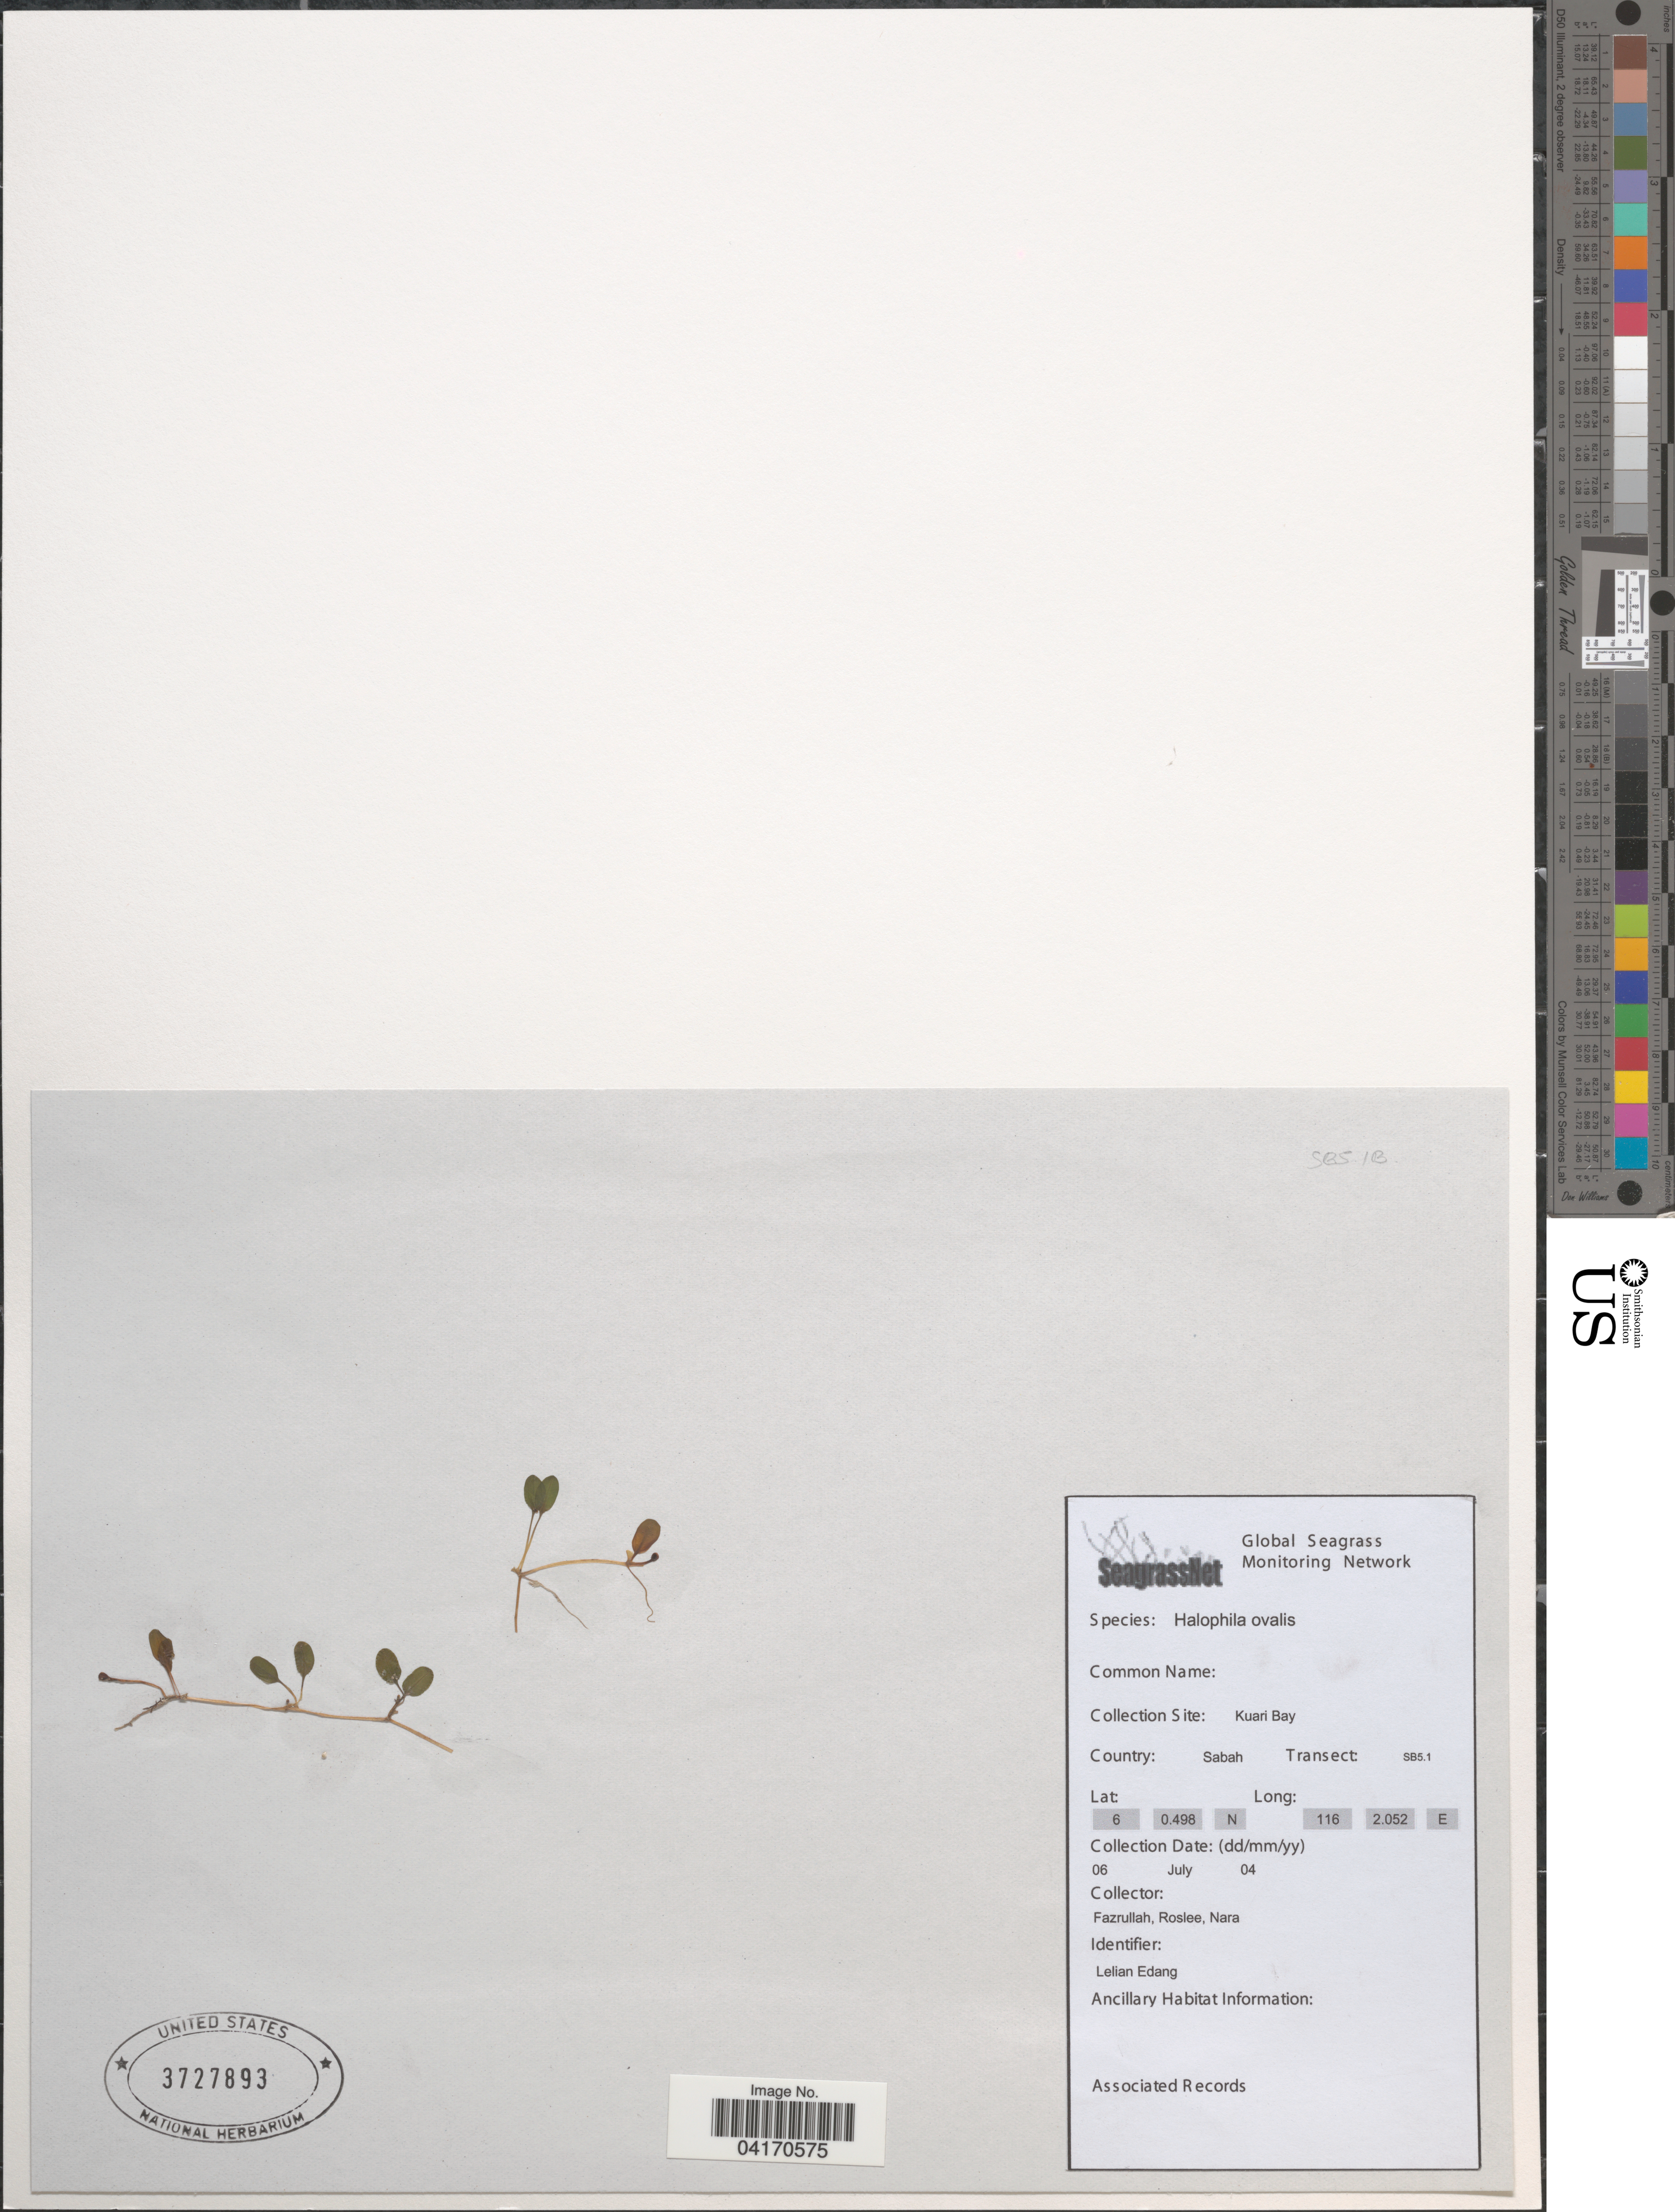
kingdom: Plantae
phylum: Tracheophyta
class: Liliopsida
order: Alismatales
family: Hydrocharitaceae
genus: Halophila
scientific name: Halophila ovalis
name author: (R. Br.) Hook. f.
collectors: Fazrullah, Roslee & Nara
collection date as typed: Transcribed d/m/y: 6/7/4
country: Malaysia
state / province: Sabah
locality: Collection Site: Kuari Bay. Country: Sabah Transect: SB5.1.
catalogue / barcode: US 3727893